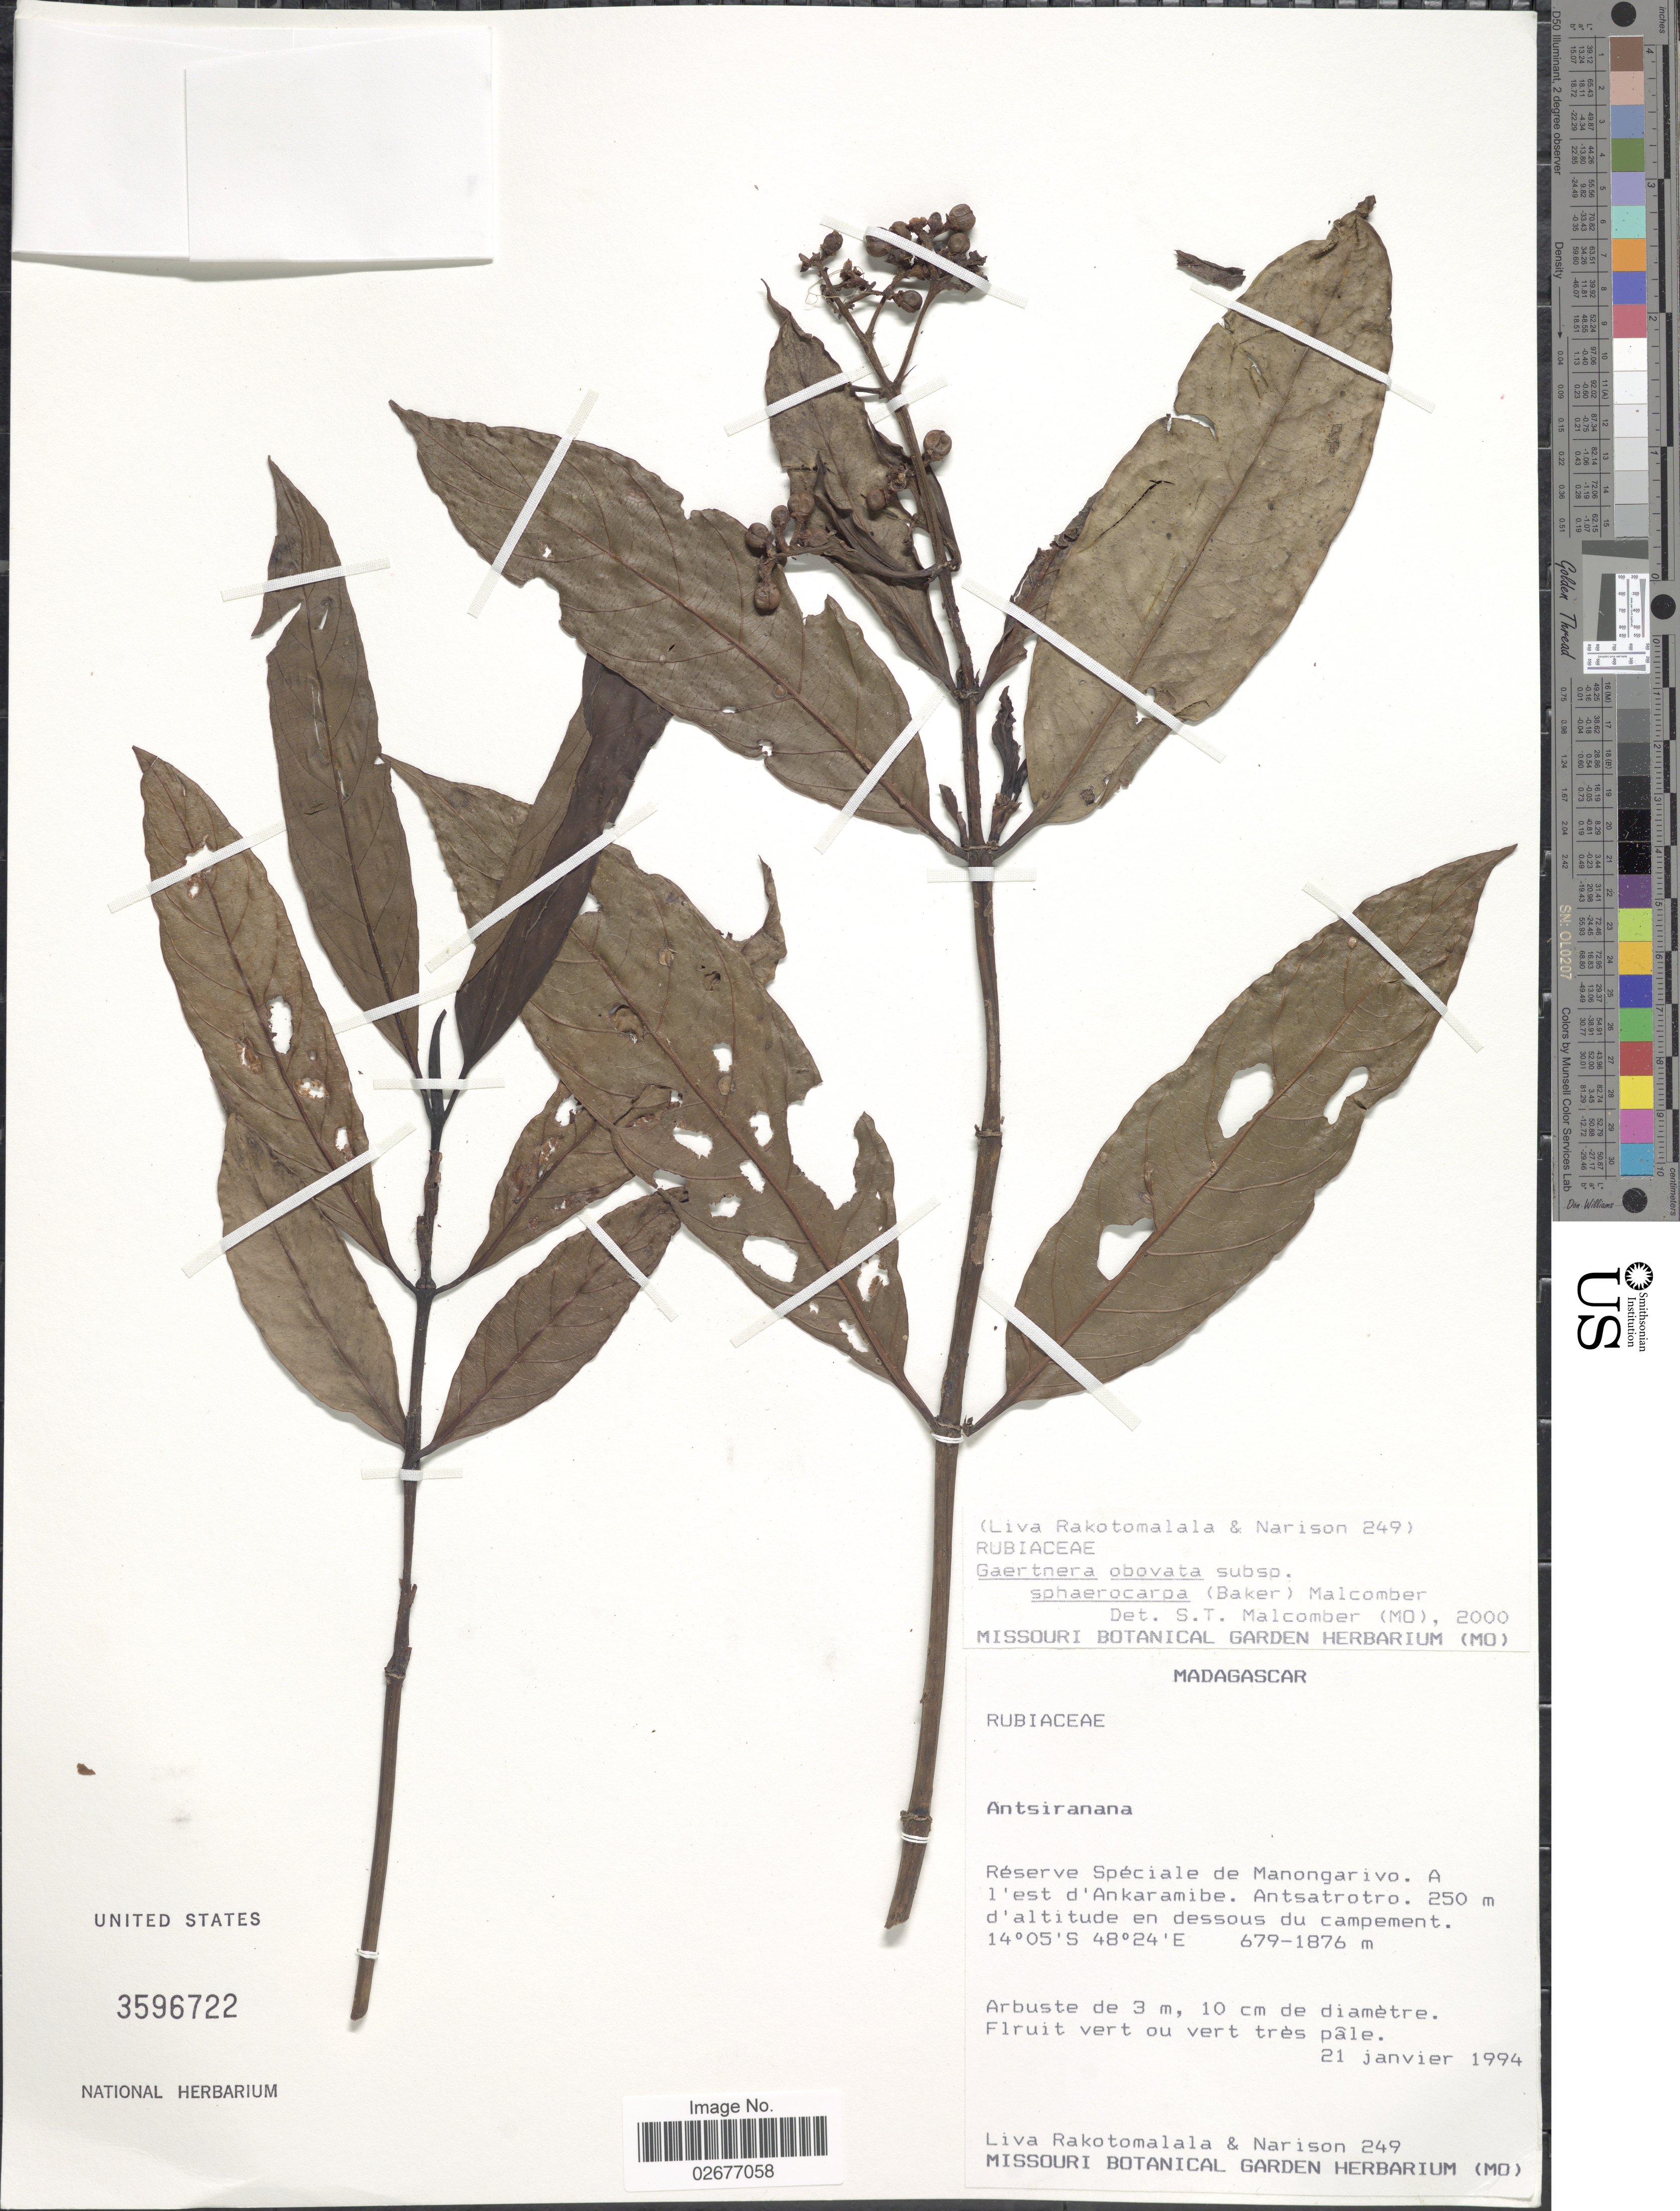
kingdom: Plantae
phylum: Tracheophyta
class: Magnoliopsida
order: Gentianales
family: Rubiaceae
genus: Gaertnera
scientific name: Gaertnera obovata var. sphaerocarpa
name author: (Baker) Malcomber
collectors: L. Rakotomalala & -. Narison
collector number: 249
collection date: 1994-01-21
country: Madagascar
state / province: Diana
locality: Reserve Speciale de Manongarivo, A l' est d' Ankaramibe, Antsatrotro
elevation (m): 679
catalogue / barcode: US 3596722